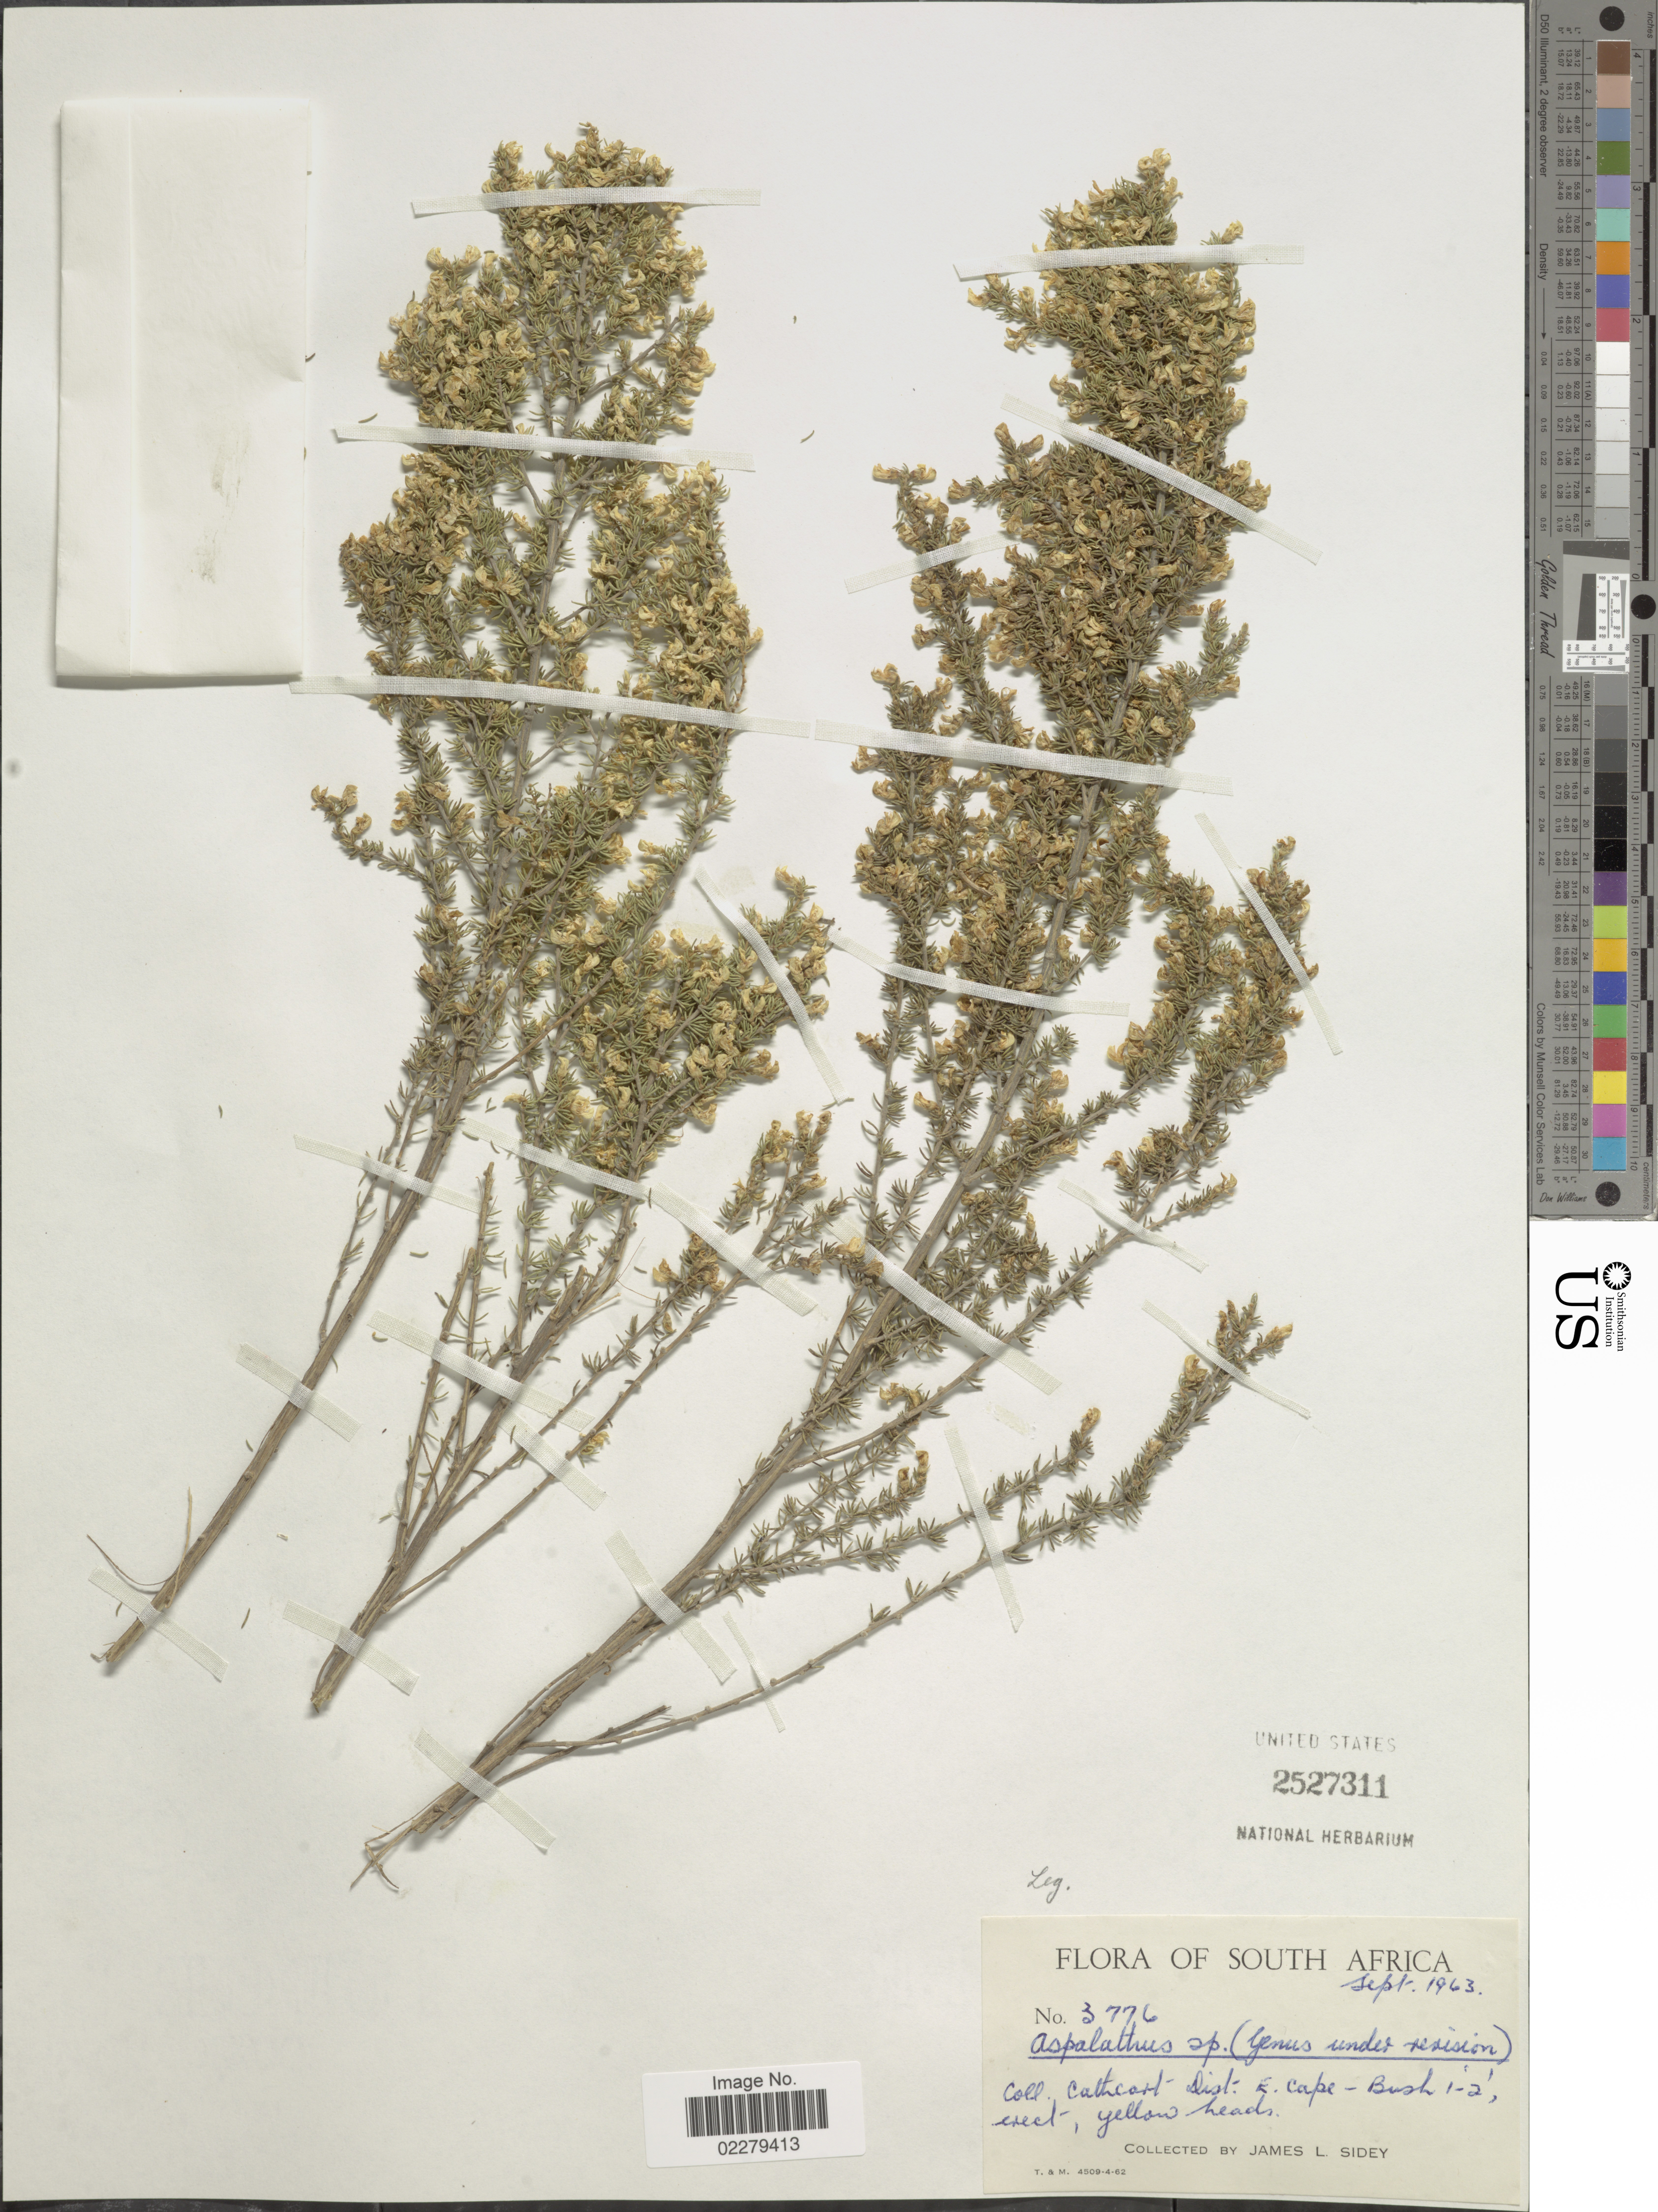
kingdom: Plantae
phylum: Tracheophyta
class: Magnoliopsida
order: Fabales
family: Fabaceae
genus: Aspalathus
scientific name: Aspalathus sp.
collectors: J. L. Sidey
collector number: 3776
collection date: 1963-09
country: South Africa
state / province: Eastern Cape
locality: Cathcarl- Dist. E. Cape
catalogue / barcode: US 2527311